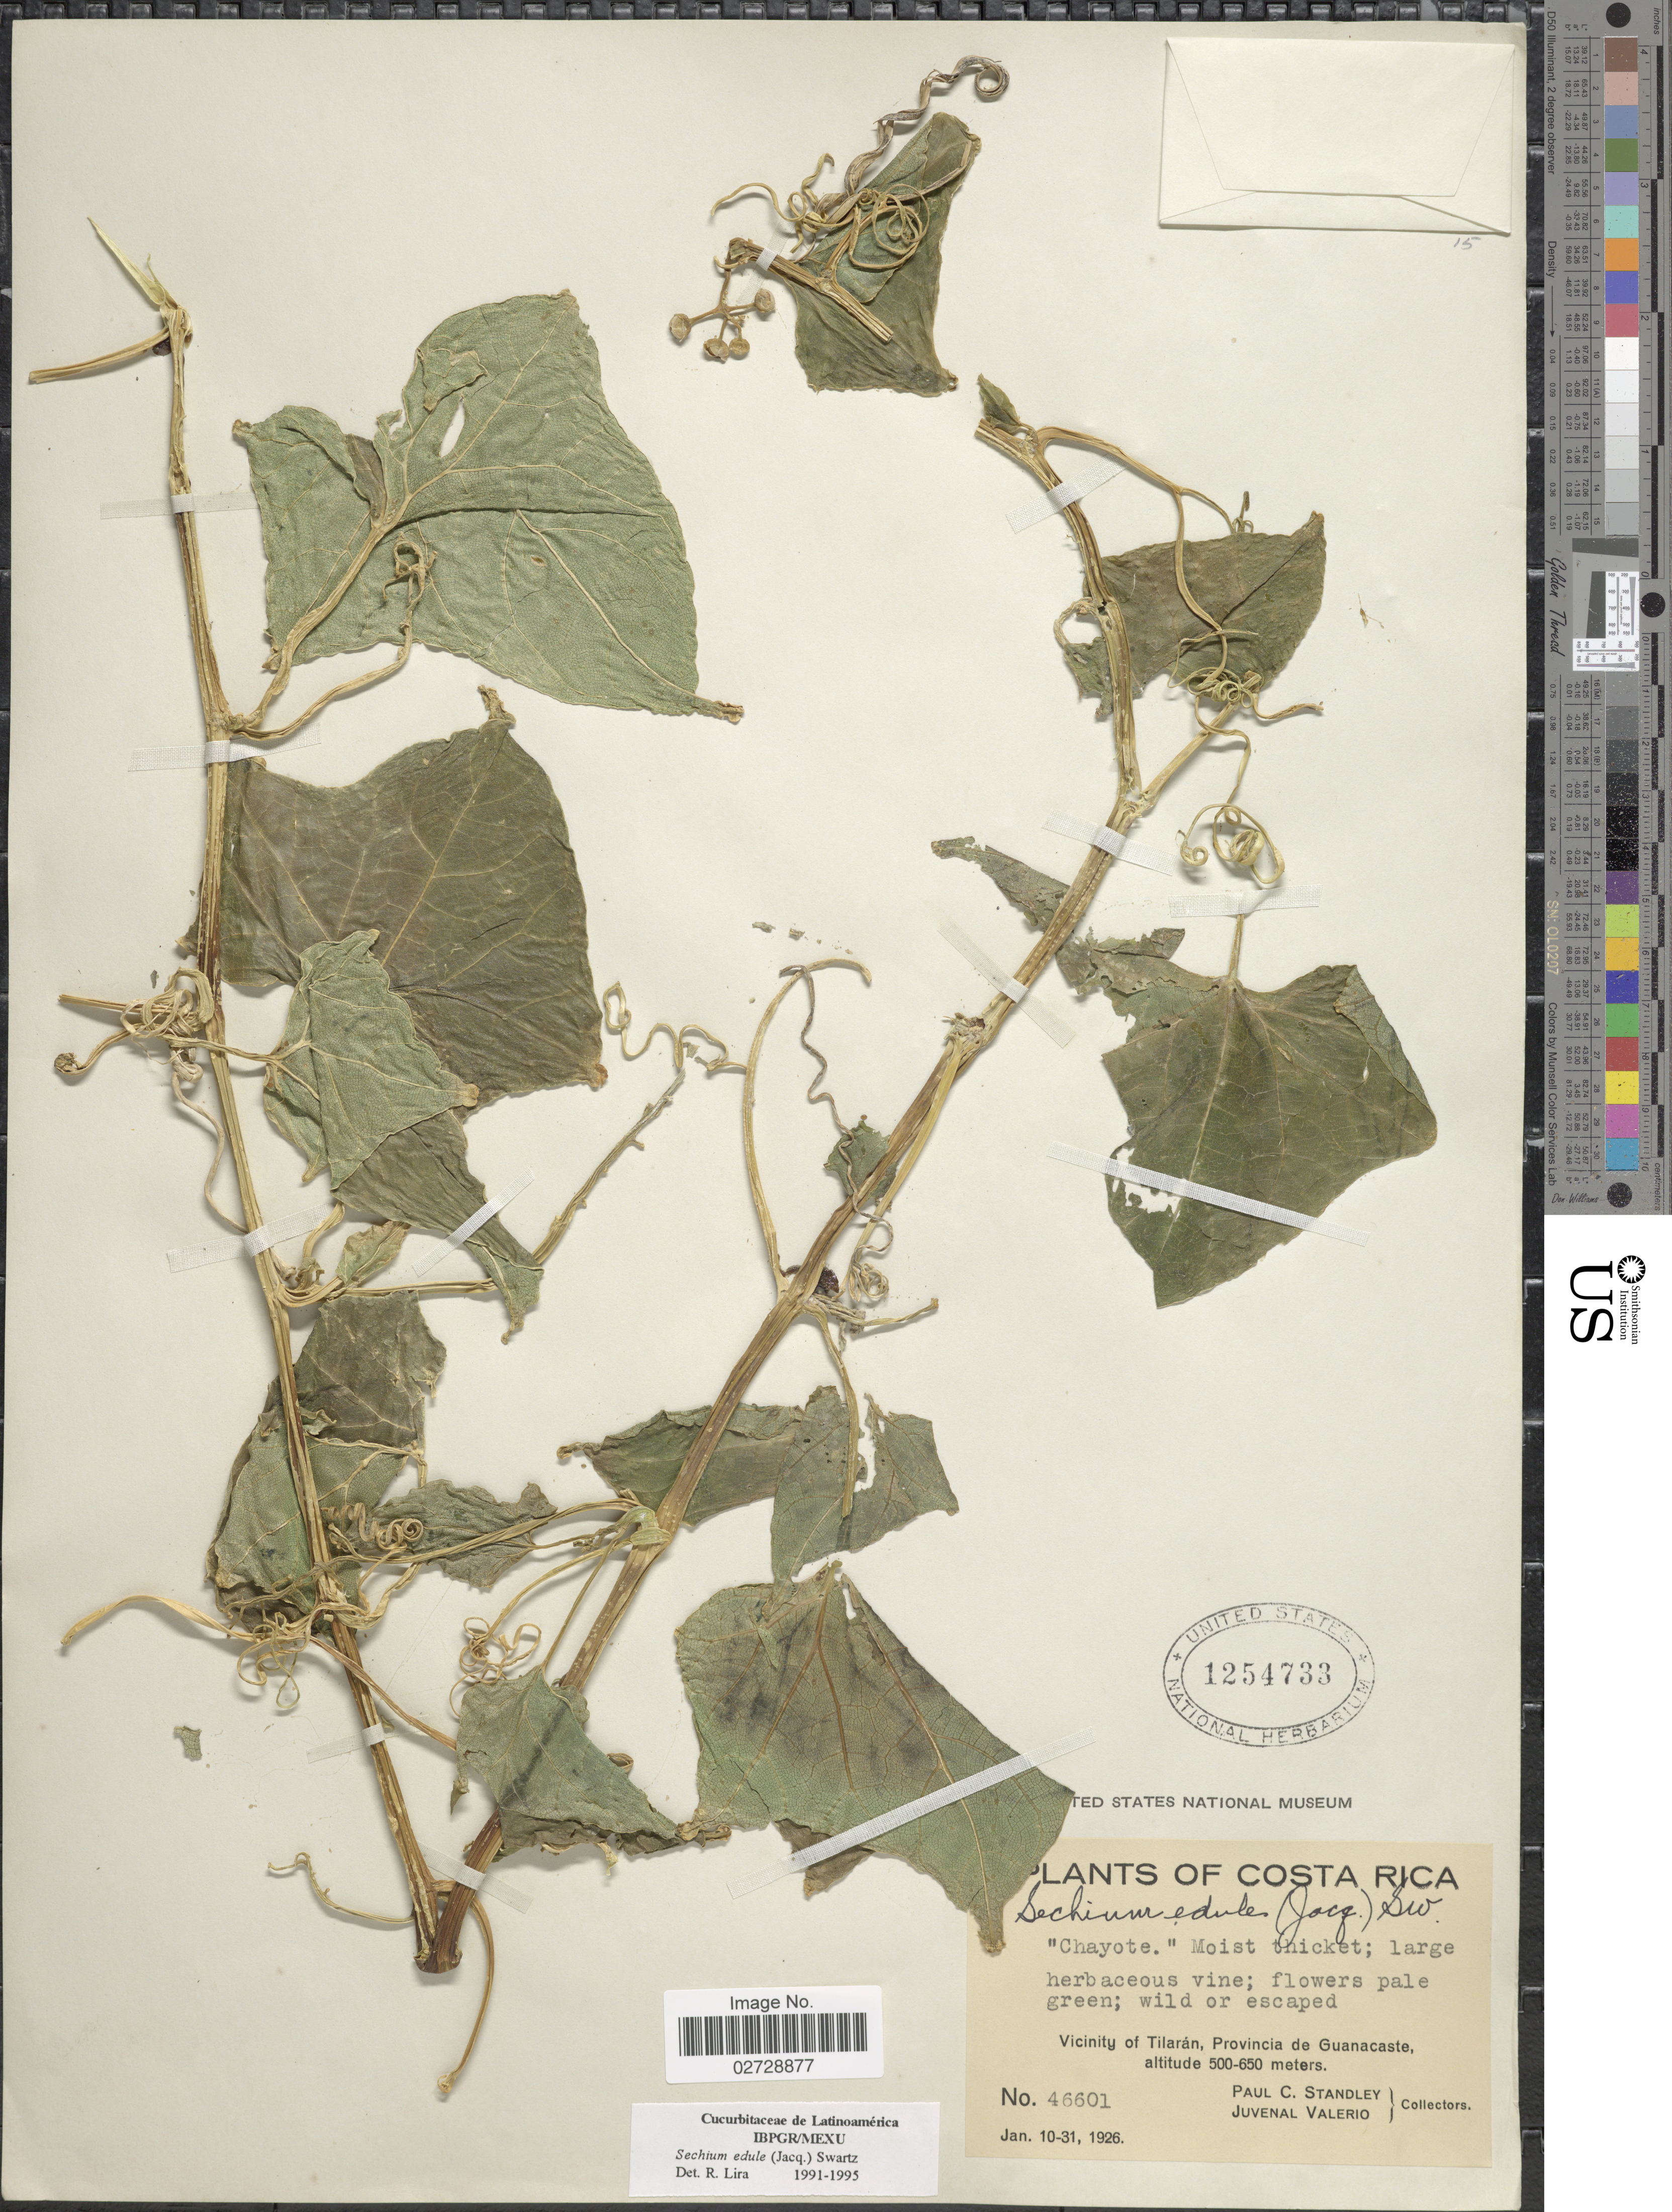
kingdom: Plantae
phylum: Tracheophyta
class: Magnoliopsida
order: Cucurbitales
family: Cucurbitaceae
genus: Sicyos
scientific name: Sicyos edulis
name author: Jacq.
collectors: P. C. Standley & J. Valerio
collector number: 46601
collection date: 1926-01-10/1926-01-31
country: Costa Rica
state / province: Guanacaste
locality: Vicinity of Tilarán.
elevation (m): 500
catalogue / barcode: US 1254733